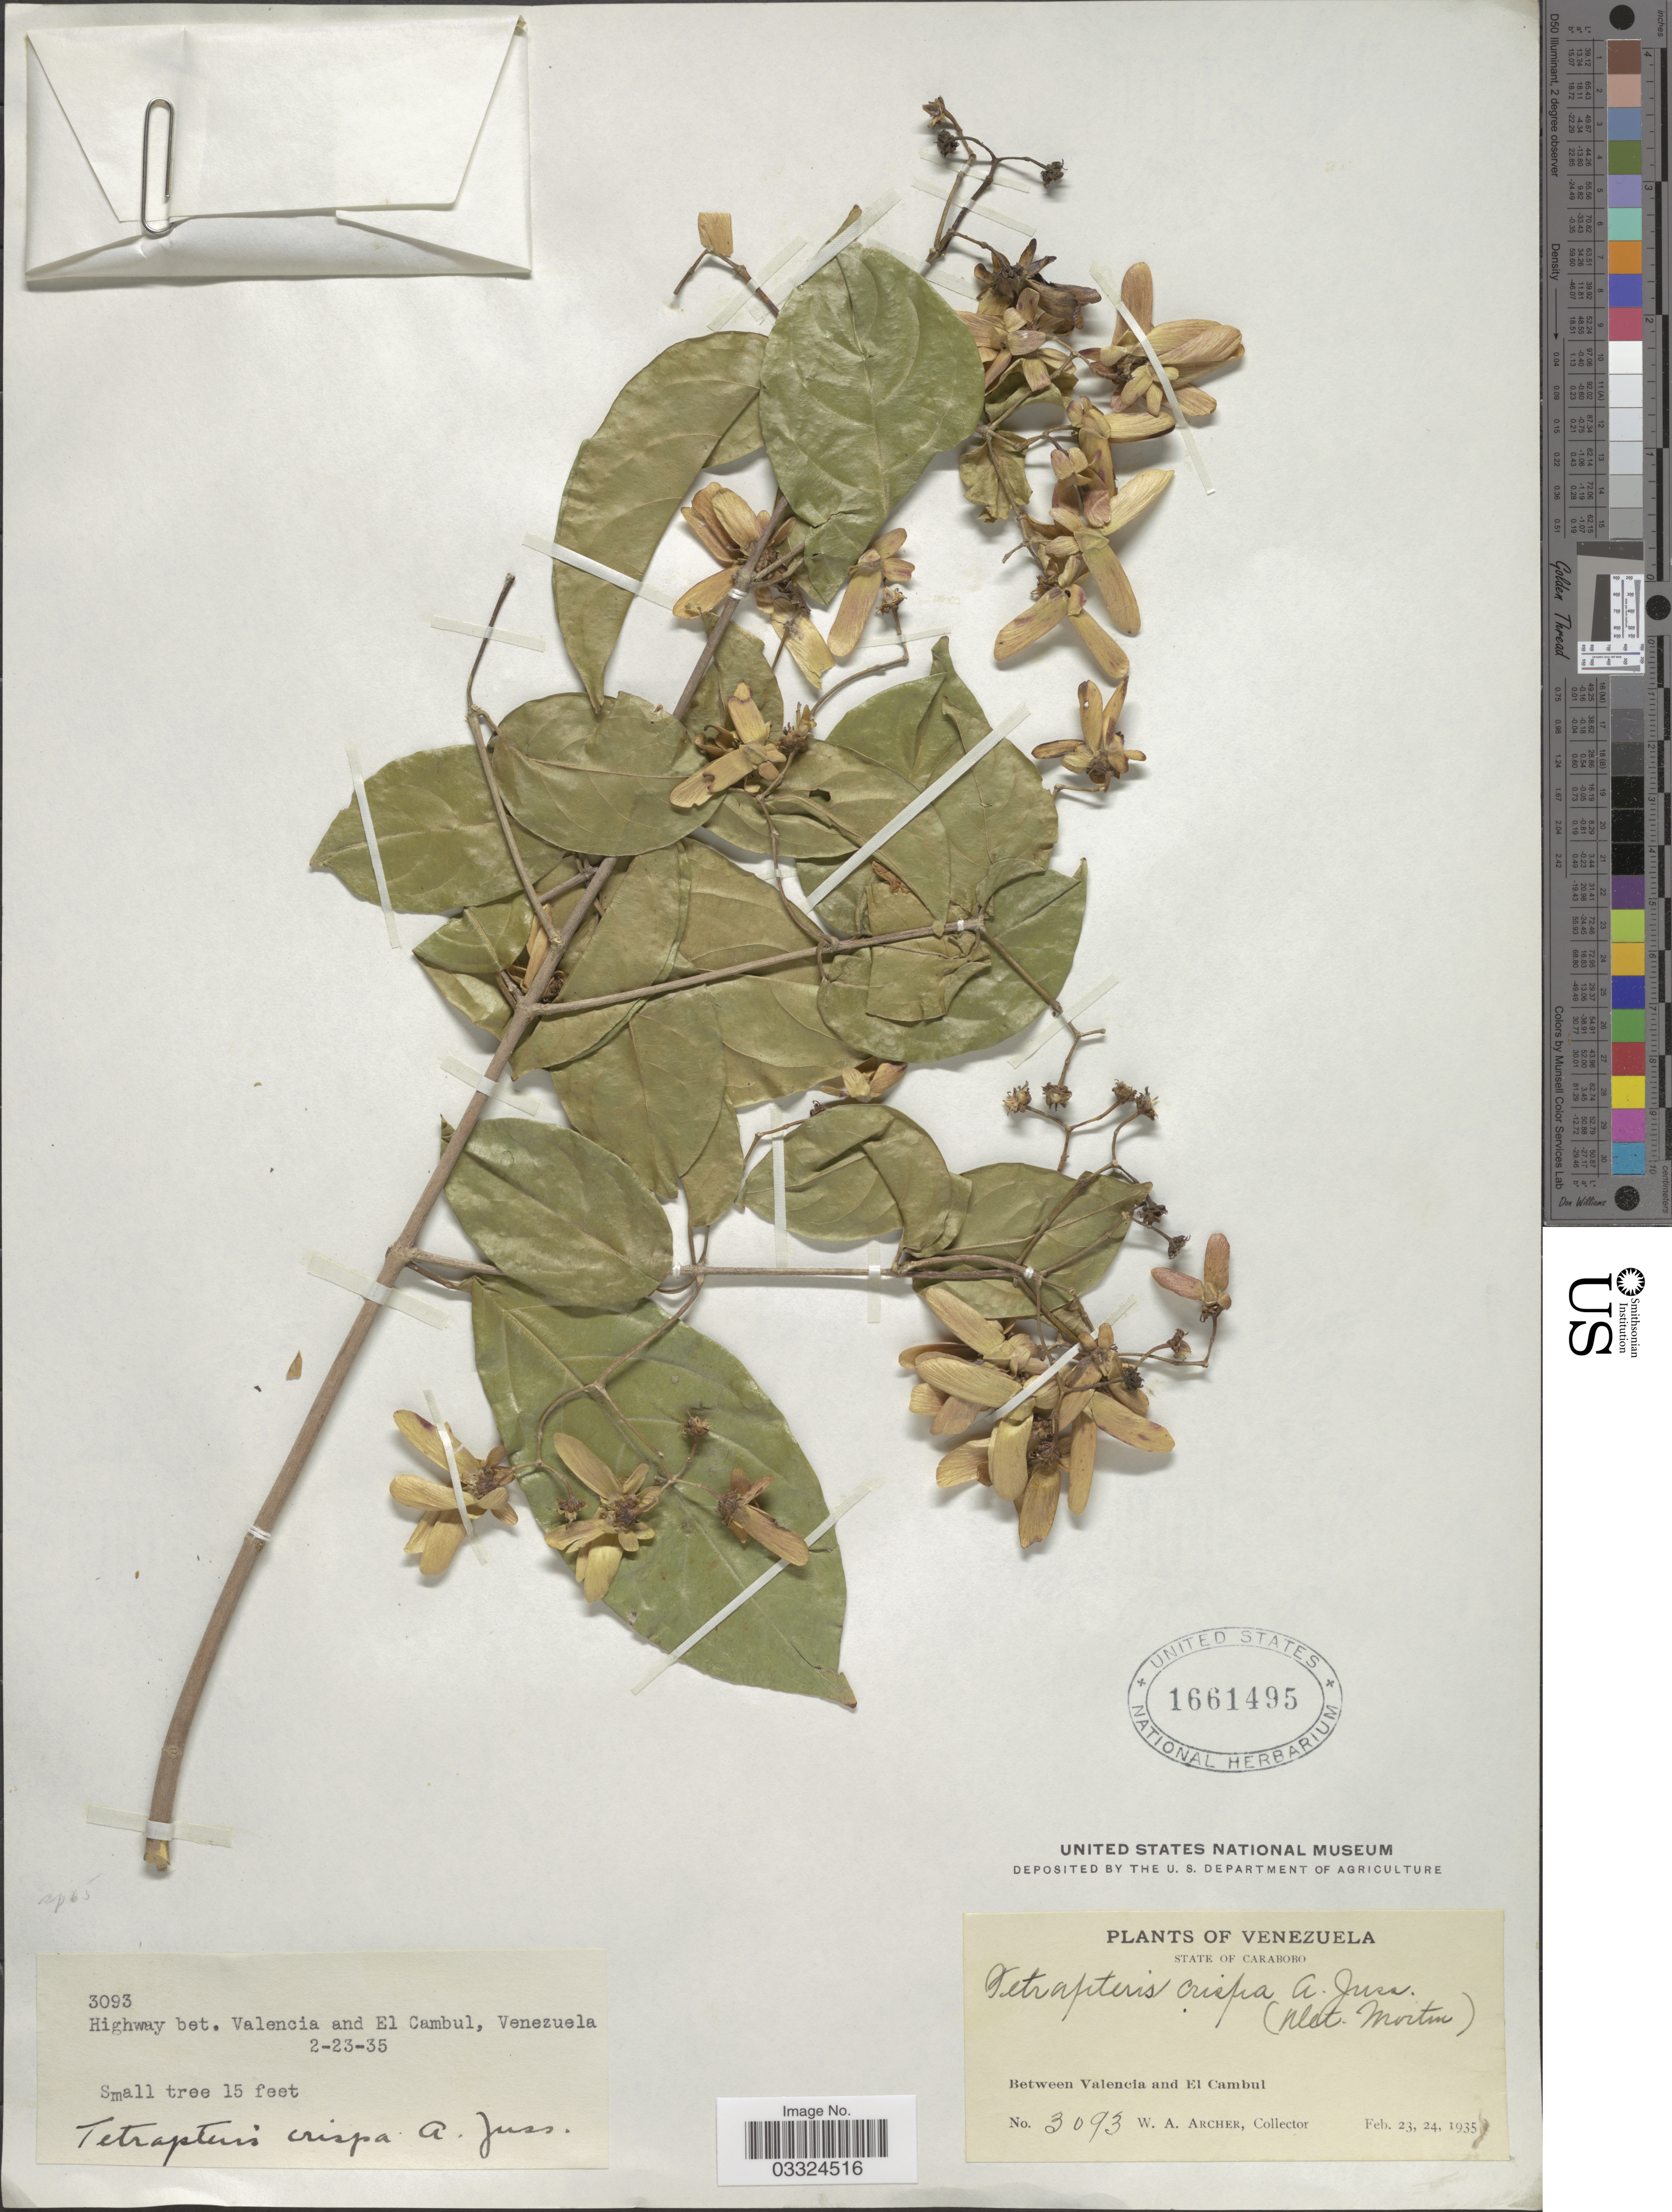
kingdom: Plantae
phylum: Tracheophyta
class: Magnoliopsida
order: Malpighiales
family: Malpighiaceae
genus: Tetrapterys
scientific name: Tetrapterys crispa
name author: A. Juss.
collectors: W. Archer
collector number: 3093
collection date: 1935-02-23/1935-02-24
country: Venezuela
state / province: Carabobo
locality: Between Valencia and El Cambul.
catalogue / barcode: US 1661495